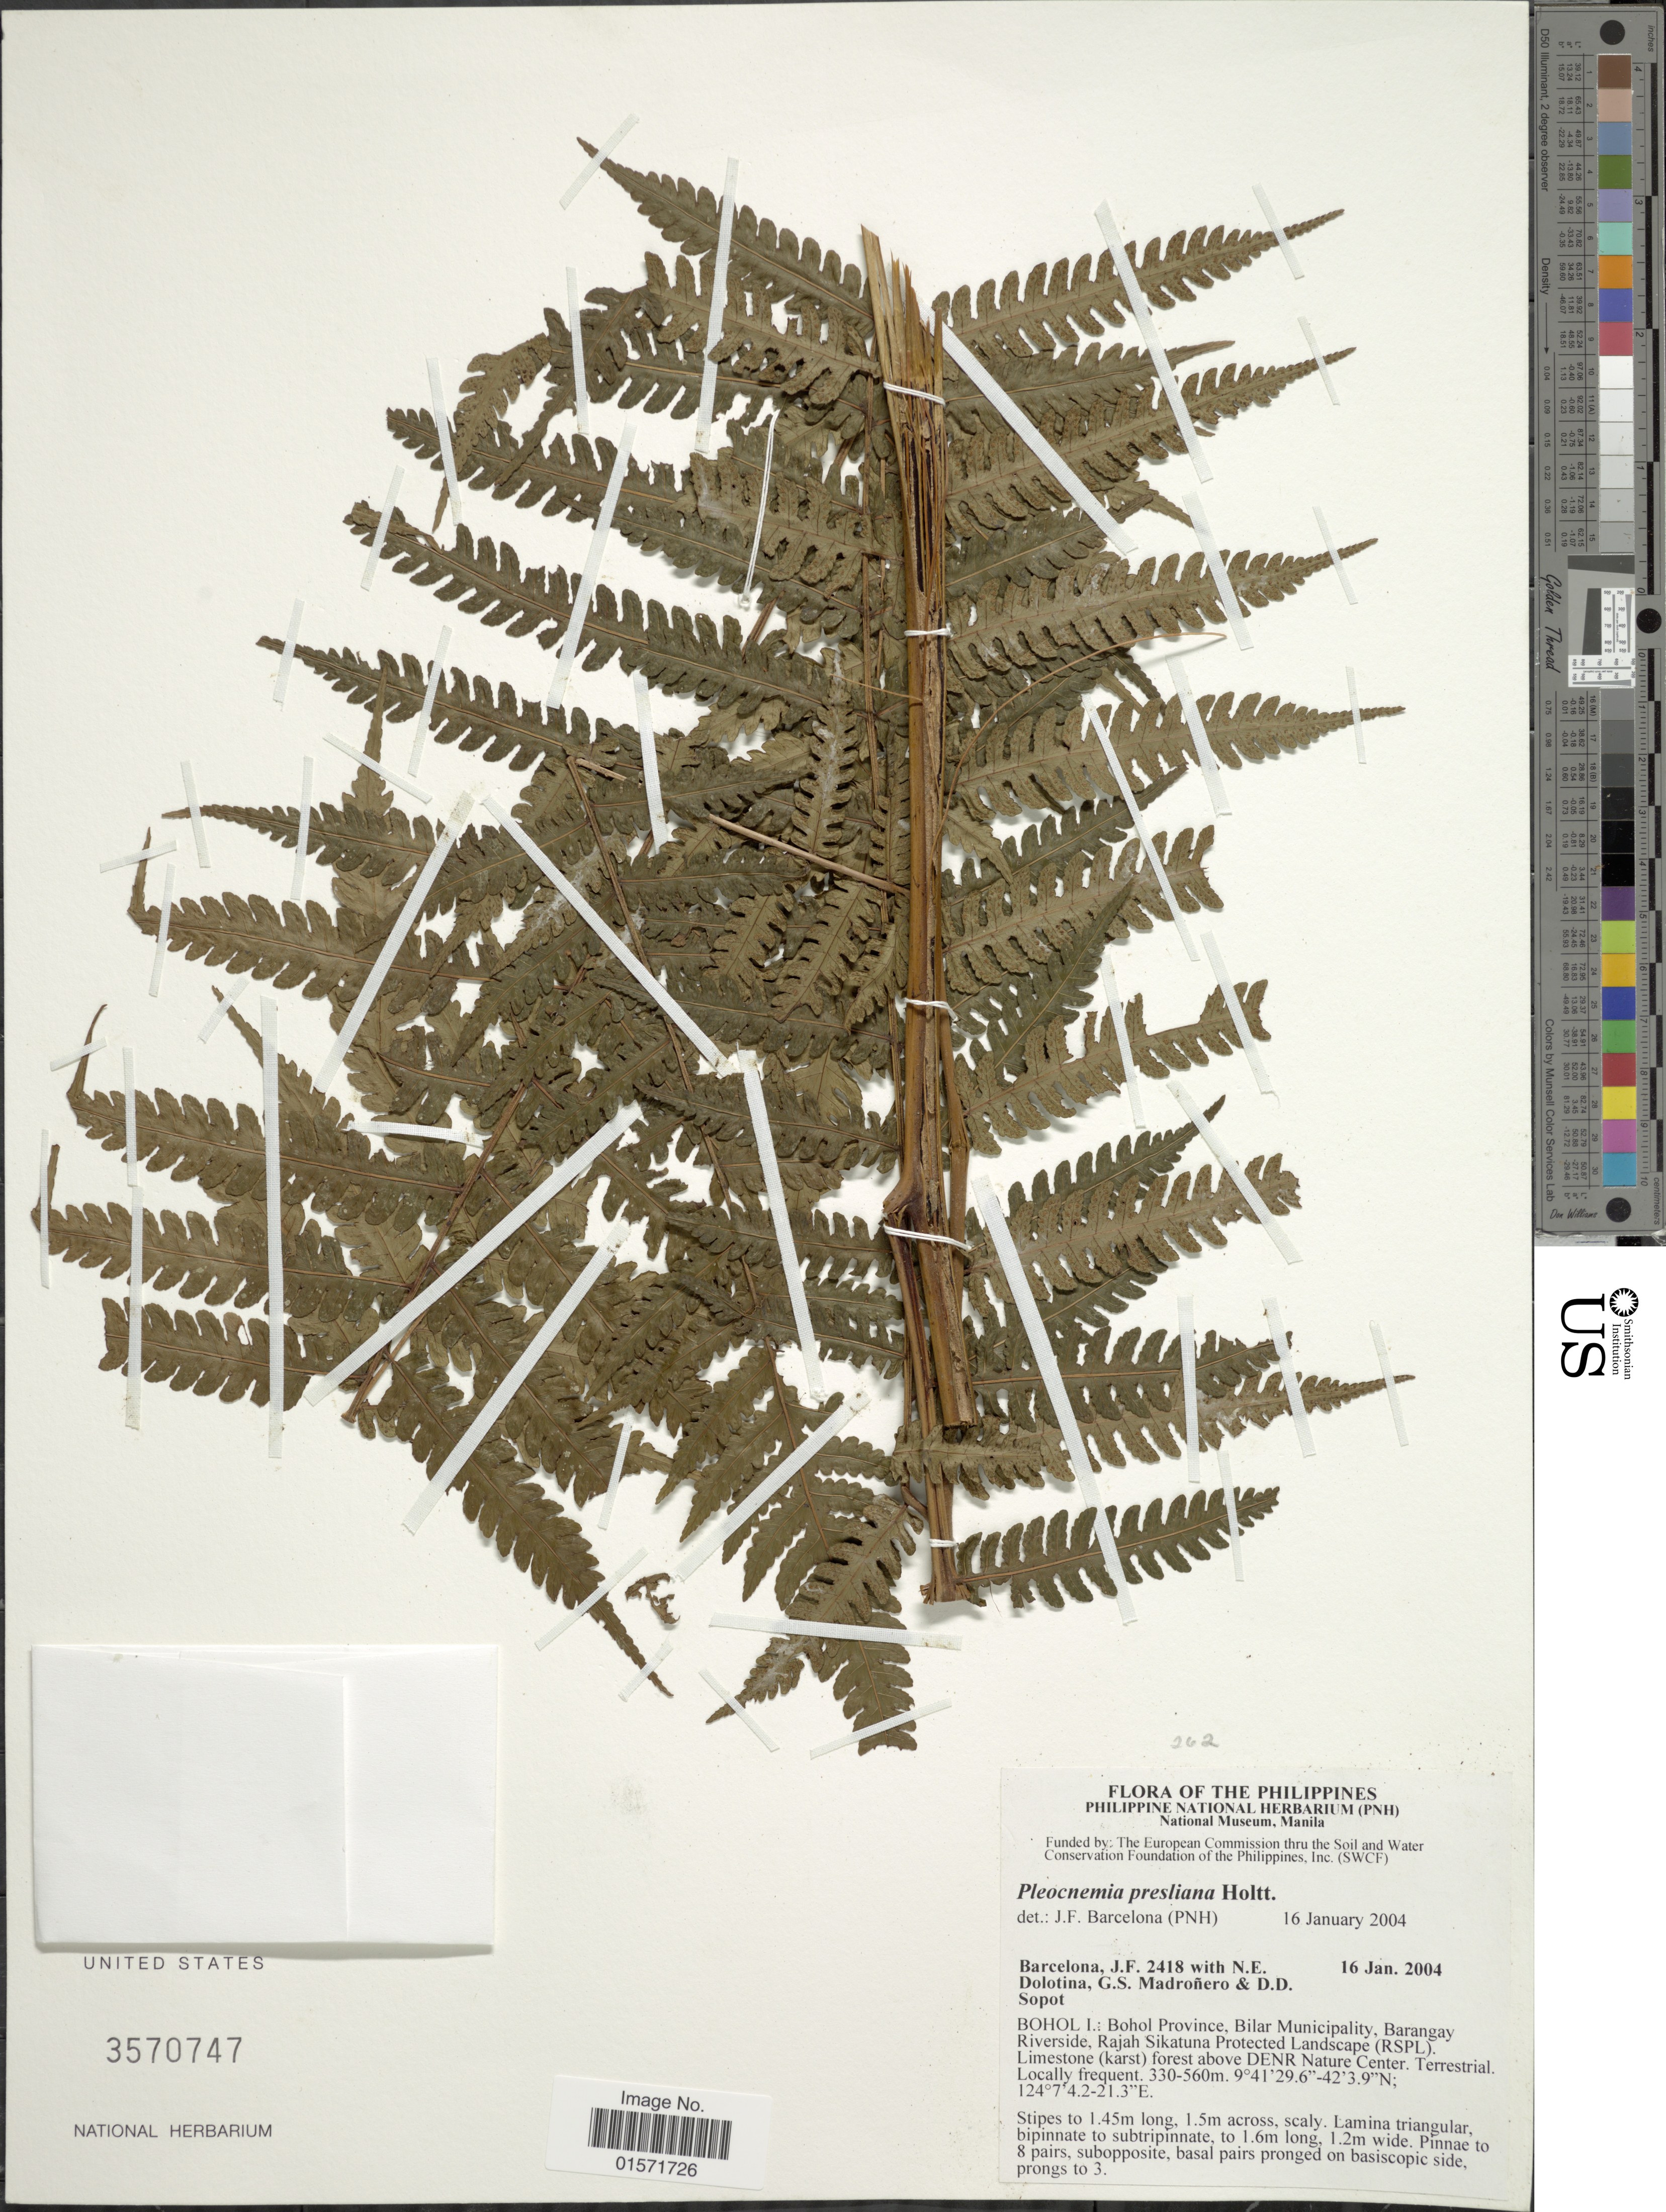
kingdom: Plantae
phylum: Tracheophyta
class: Polypodiopsida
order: Polypodiales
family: Lomariopsidaceae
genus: Cyclopeltis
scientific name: Cyclopeltis presliana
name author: (Mett.) Berkeley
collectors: J. F. Barcelona, N. Dolotina, G. Madroñero & D. Sopot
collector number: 2418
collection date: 2004-01-16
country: Philippines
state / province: Central Visayas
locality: Bohol I.: Bohol Province, Bilar Municipality, Barangay Riverside, Rajah Sikatuna Protected Landscape (RSPL)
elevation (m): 330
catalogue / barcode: US 3570747